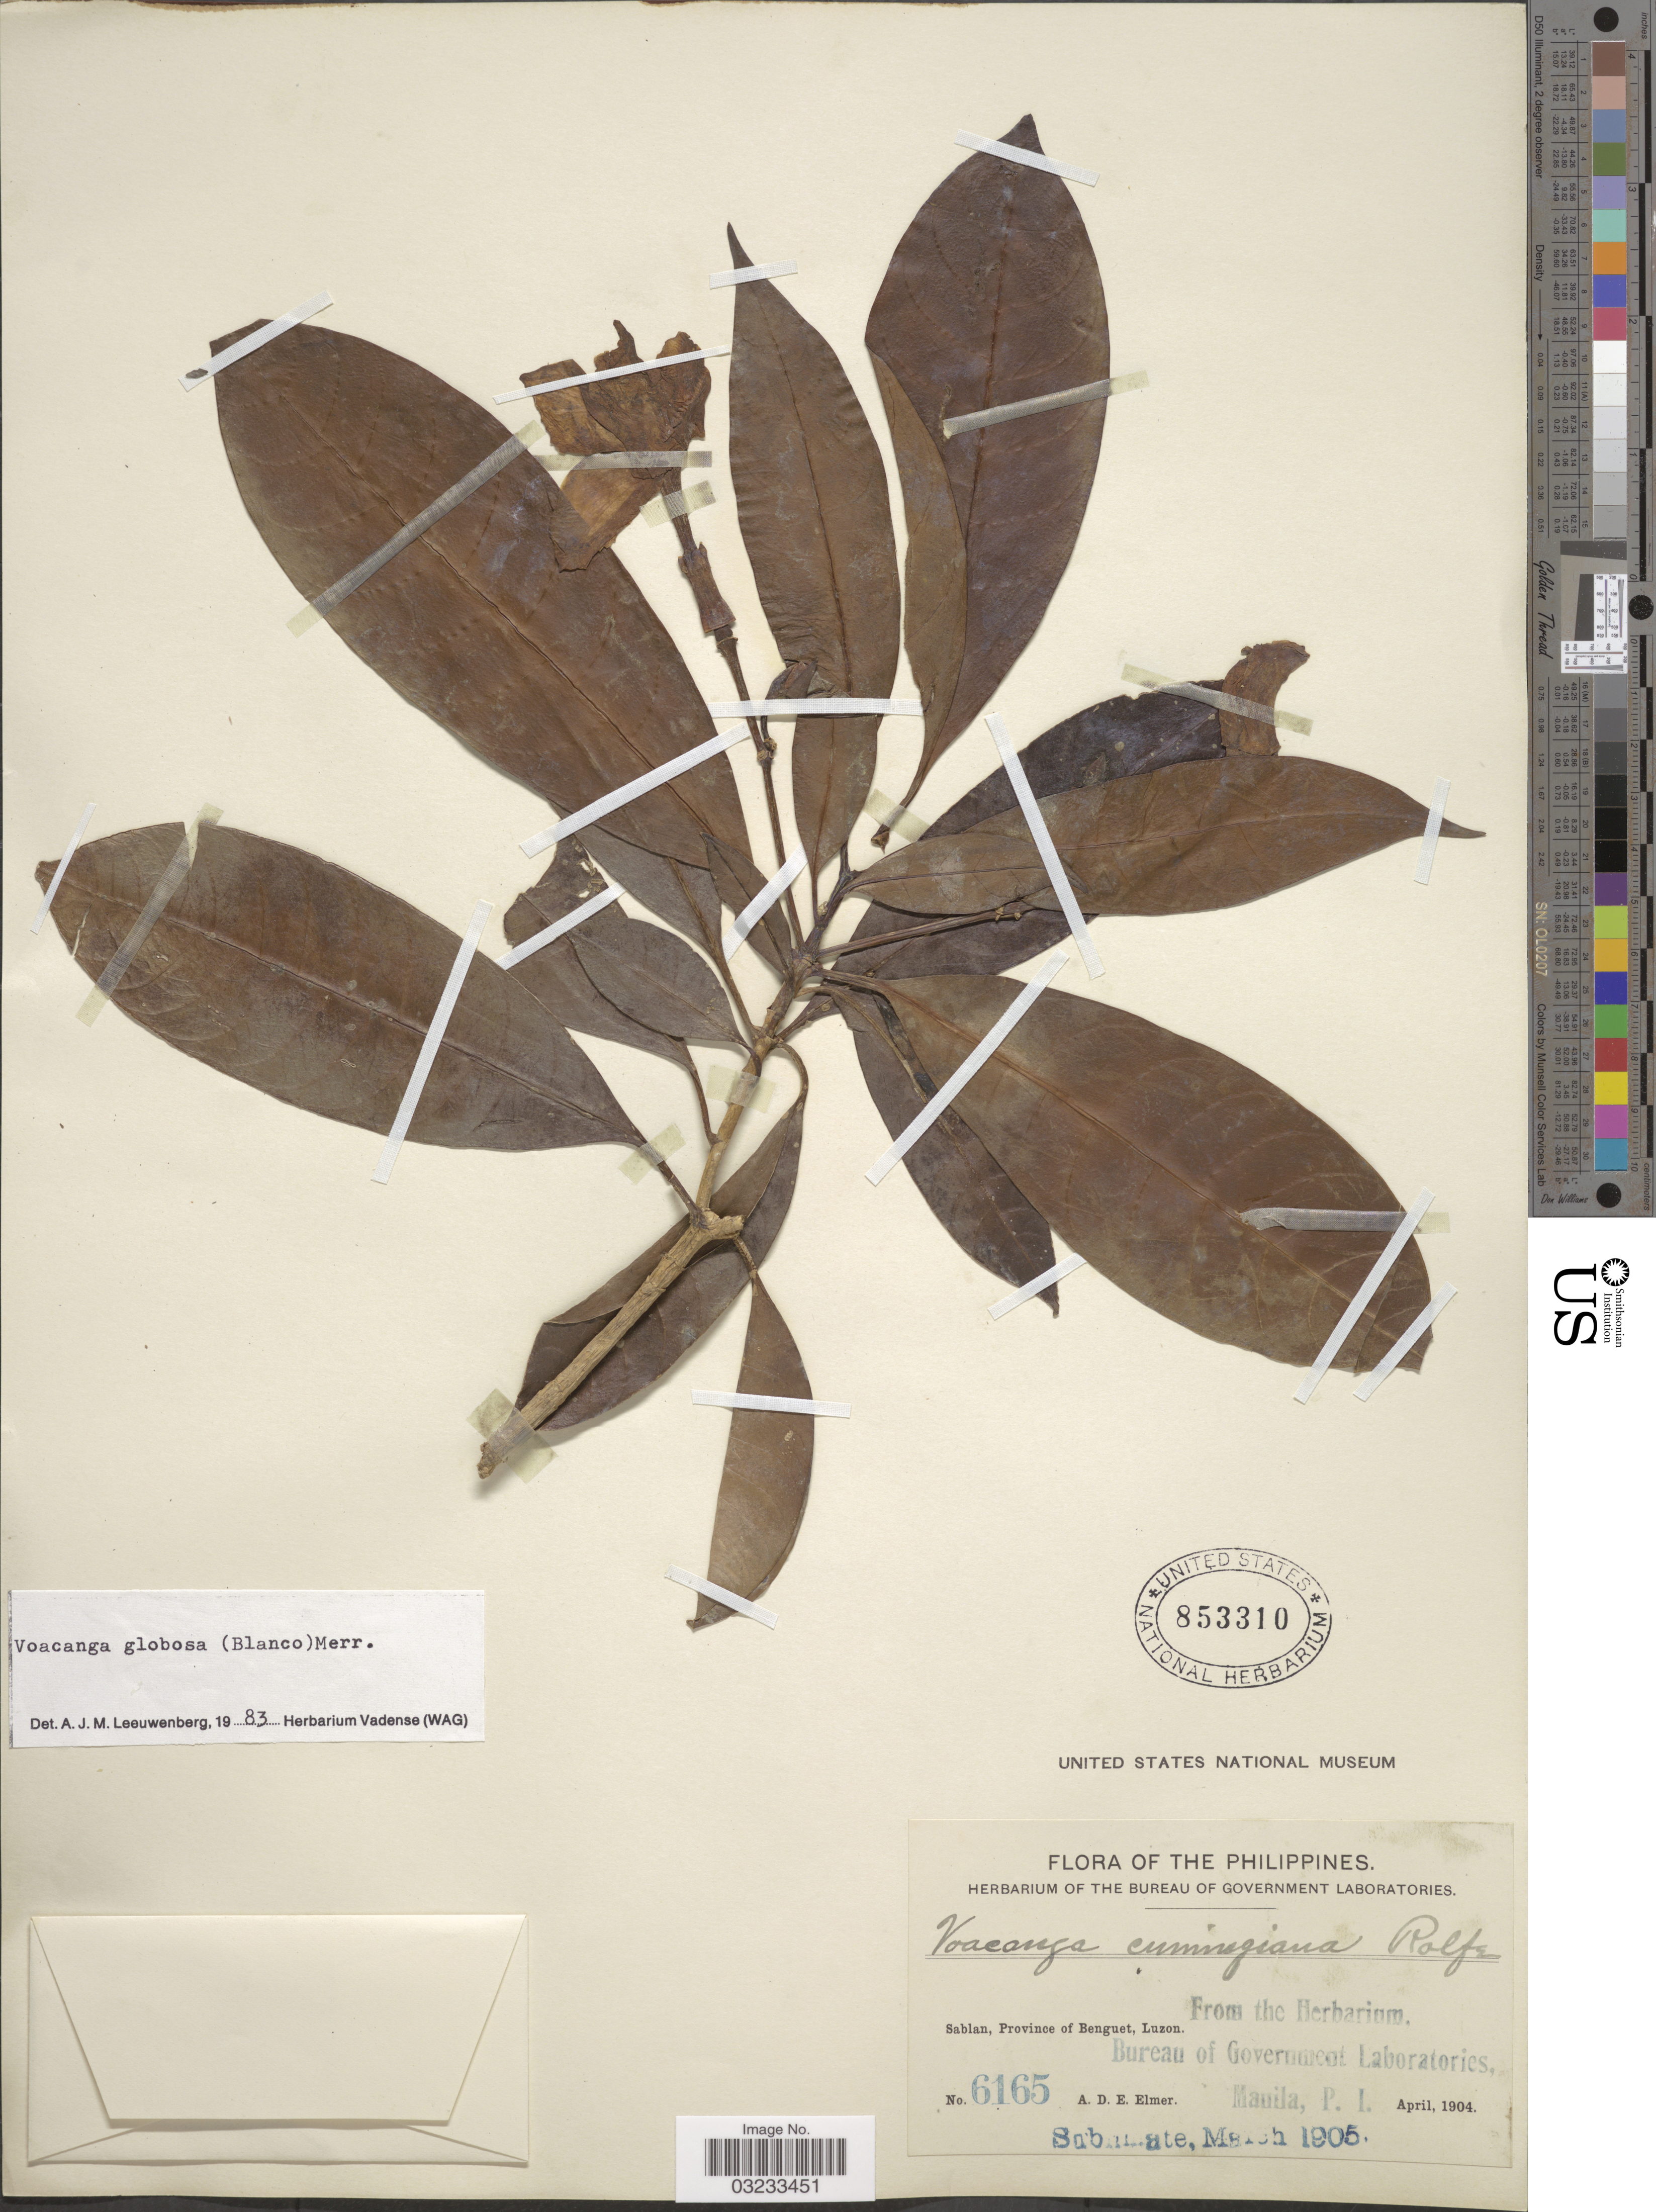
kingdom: Plantae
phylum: Tracheophyta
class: Magnoliopsida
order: Gentianales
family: Apocynaceae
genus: Voacanga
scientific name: Voacanga globosa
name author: (Blanco) Merr.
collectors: A. D. E. Elmer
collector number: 6165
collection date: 1904-04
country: Philippines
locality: Sablan, Province of Benguet, Luzon.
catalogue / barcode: US 853310